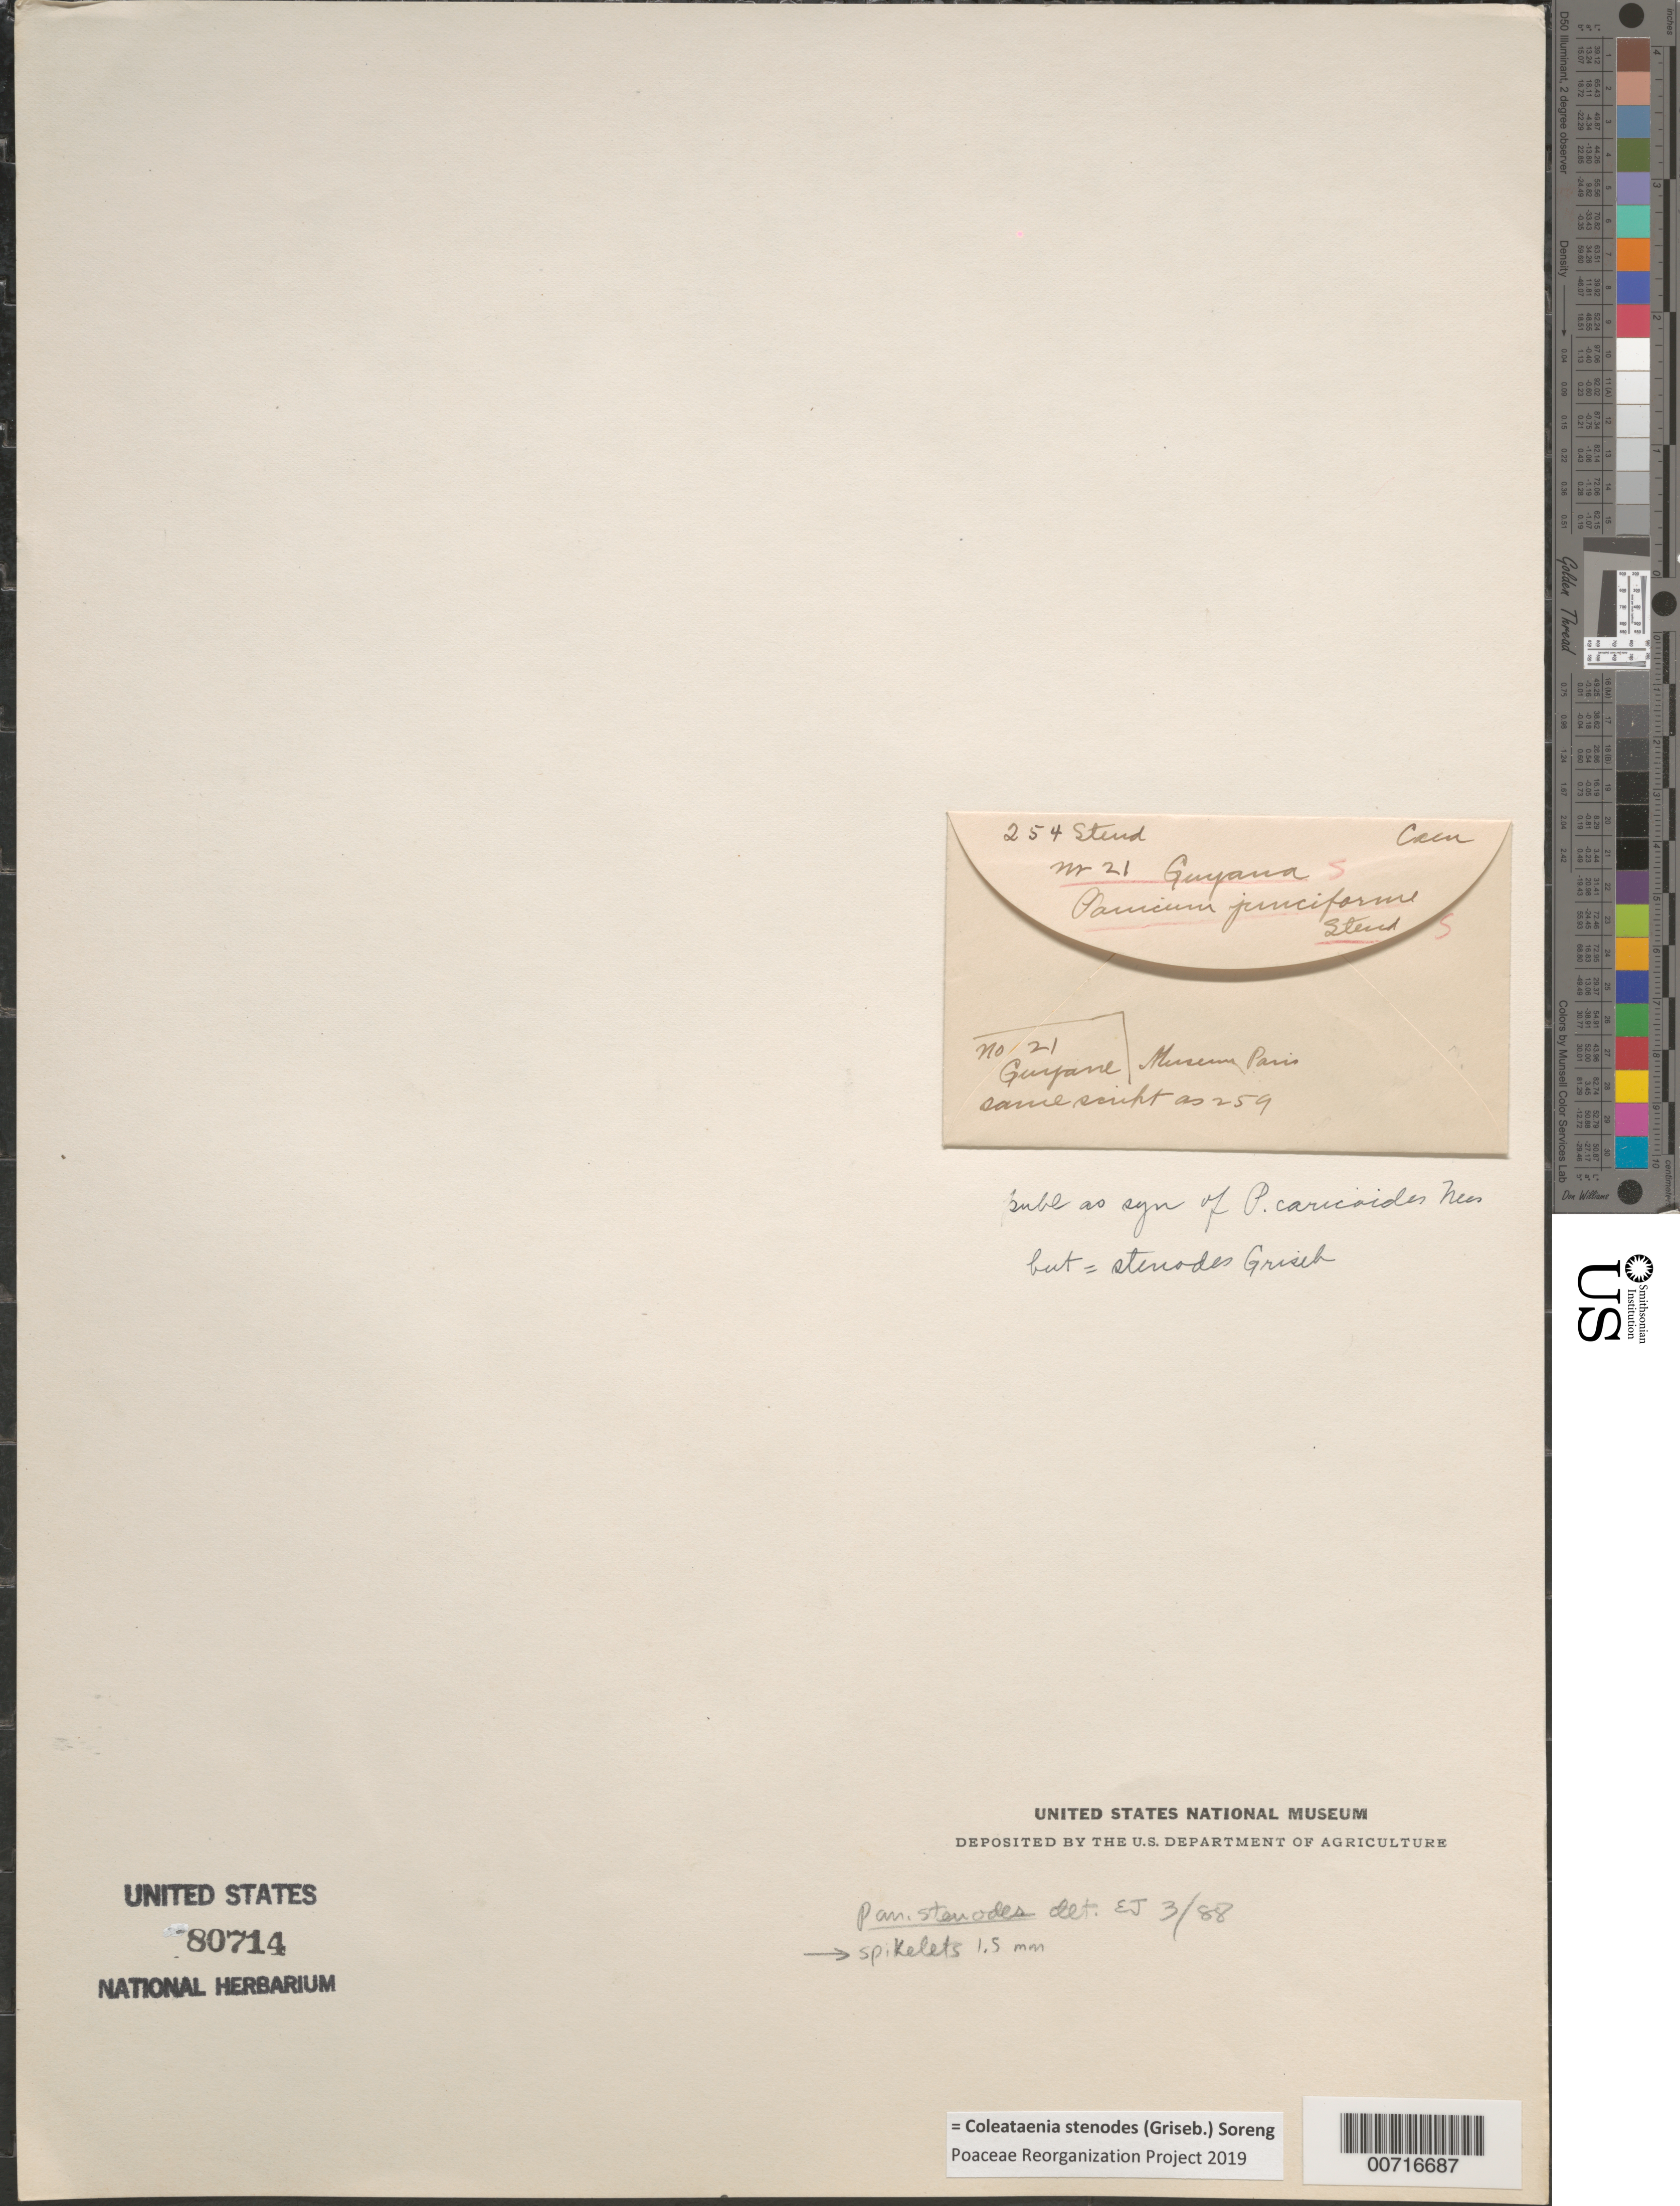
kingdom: Plantae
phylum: Tracheophyta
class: Liliopsida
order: Poales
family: Poaceae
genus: Panicum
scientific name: Panicum stenodes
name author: Griseb.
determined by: Judziewicz, E. J.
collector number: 21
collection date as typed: s.d.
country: Guyana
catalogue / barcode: US 80714